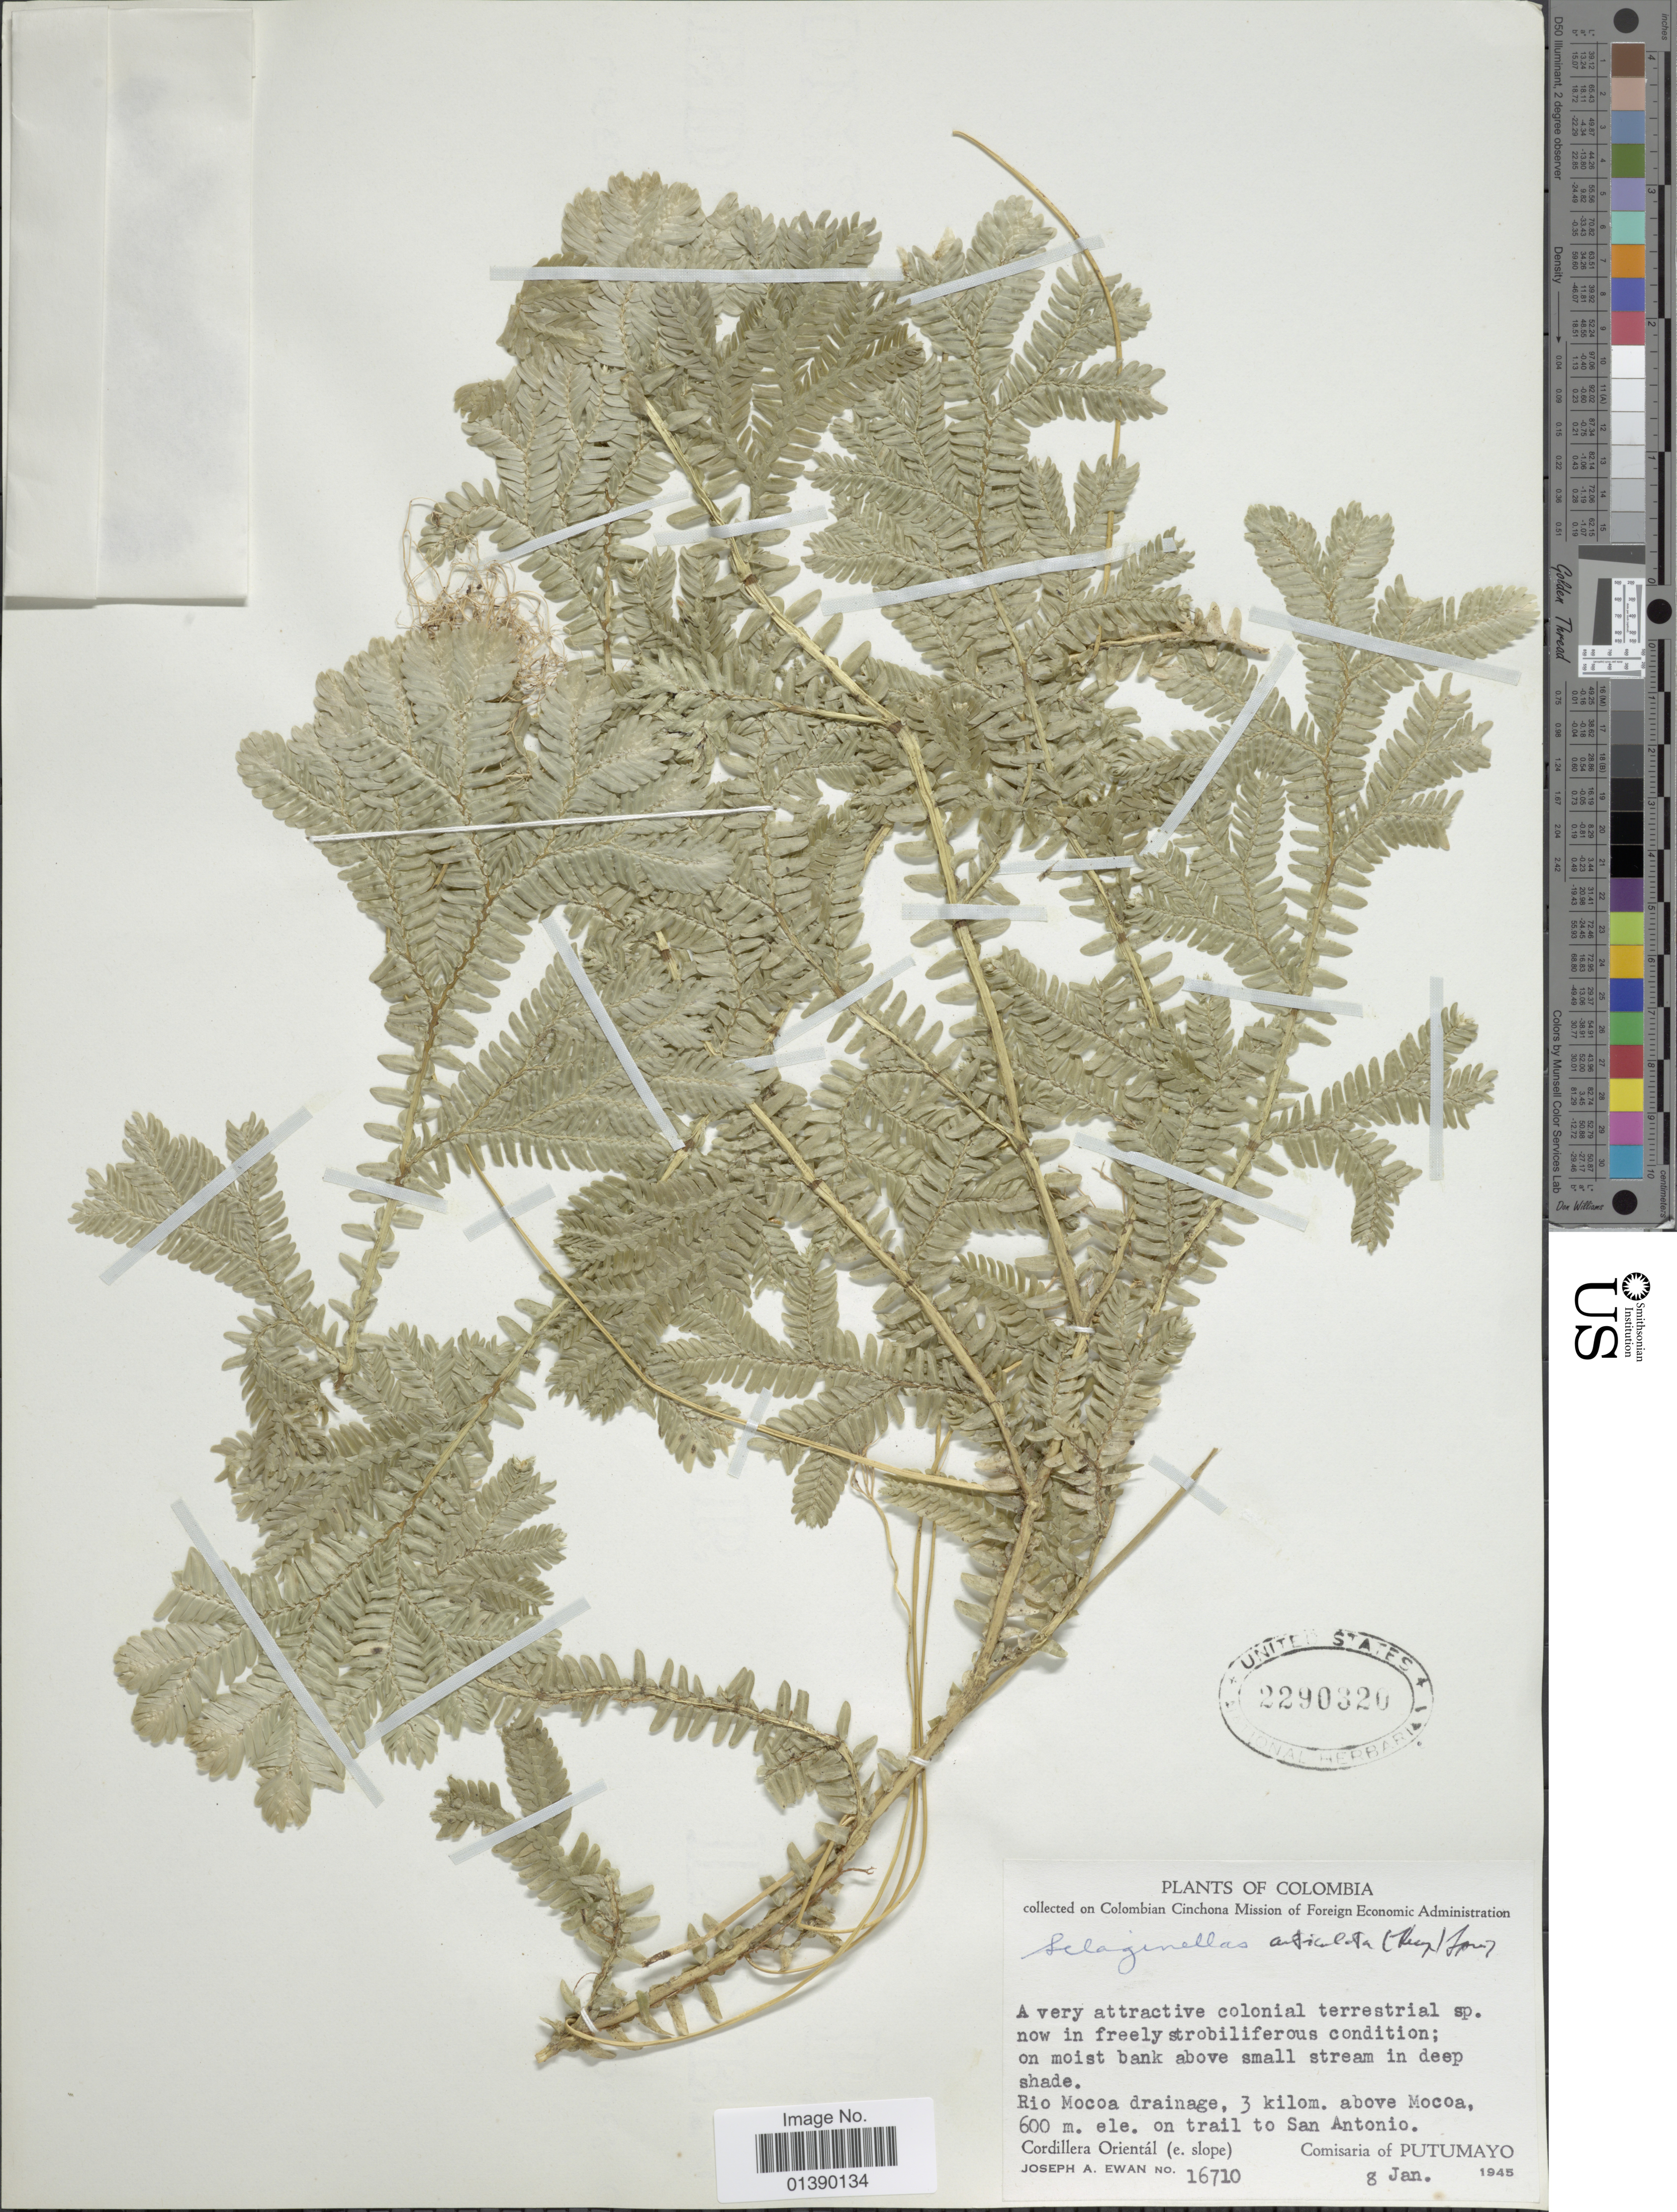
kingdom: Plantae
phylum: Tracheophyta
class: Lycopodiopsida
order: Selaginellales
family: Selaginellaceae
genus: Selaginella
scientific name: Selaginella articulata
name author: (Kunze) Spring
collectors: J. A. Ewan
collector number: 16710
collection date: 1945-01-08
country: Colombia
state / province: Putumayo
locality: Rio Mocoa drainage, 3 kilom above Mocoa, on trail to San Antonio, Cordillera Orientál (e slope)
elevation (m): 600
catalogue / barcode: US 2290320